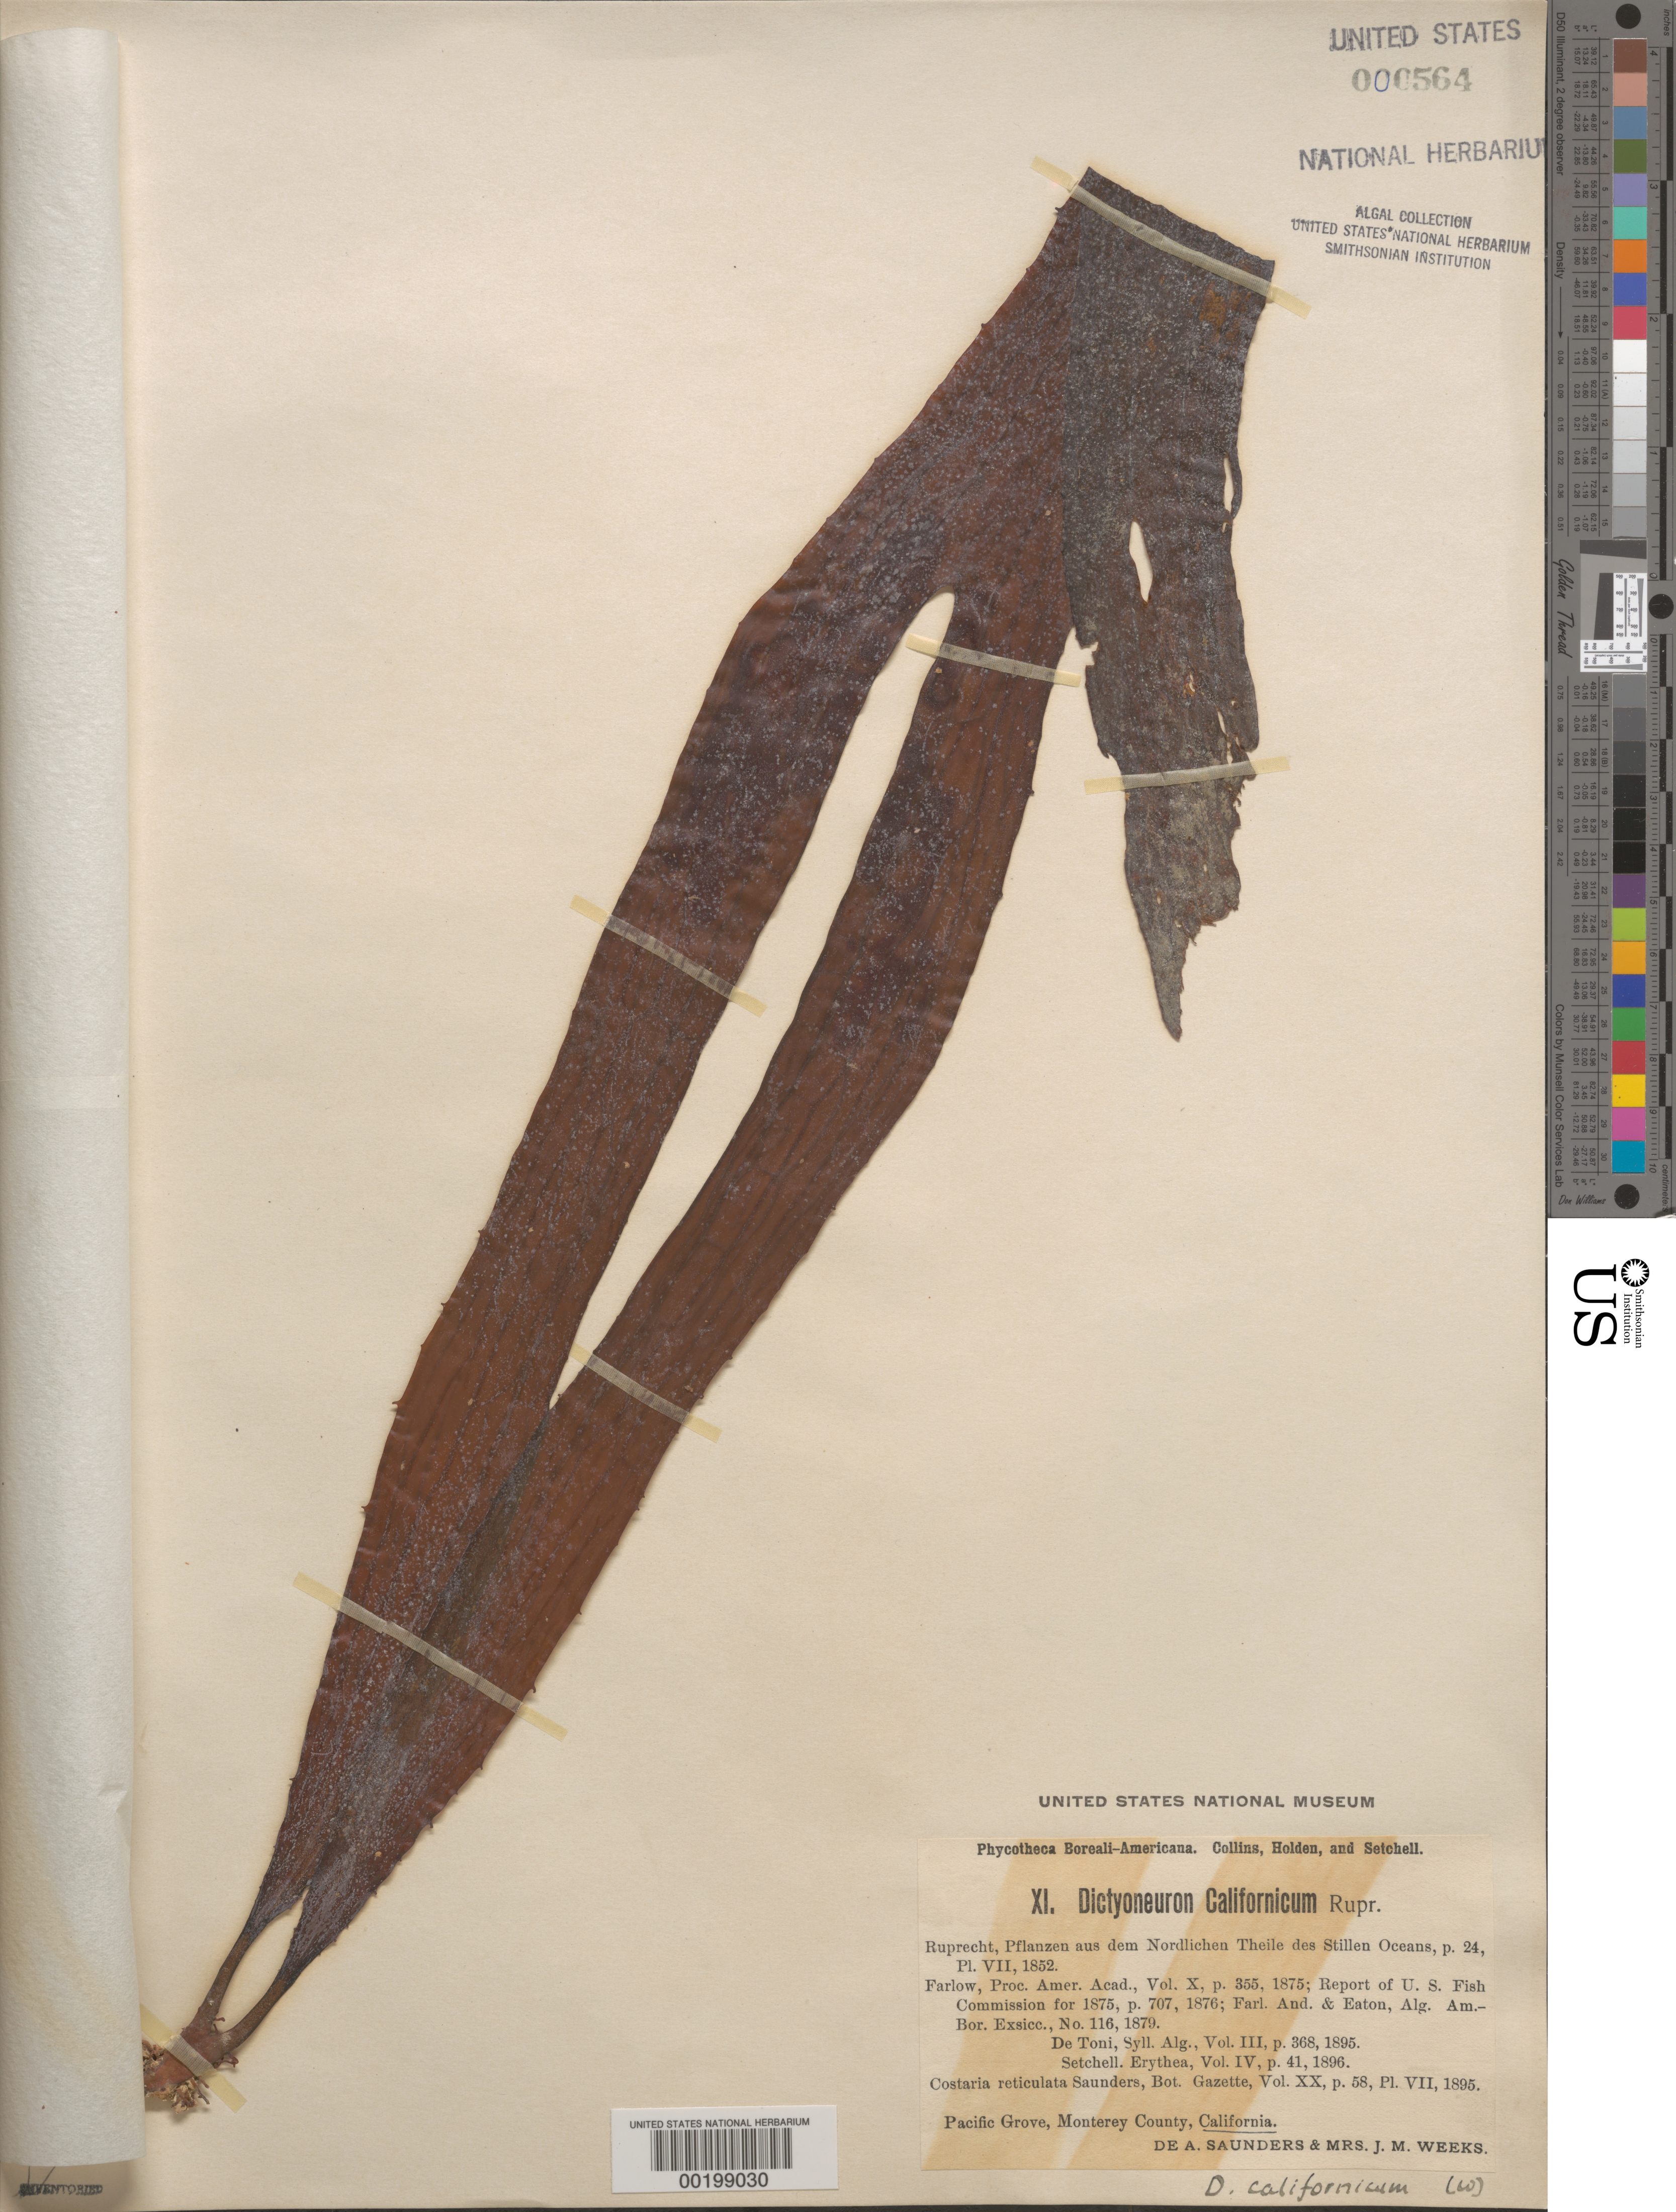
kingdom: Chromista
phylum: Ochrophyta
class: Phaeophyceae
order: Laminariales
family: Costariaceae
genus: Dictyoneurum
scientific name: Dictyoneurum californicum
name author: Rupr.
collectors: D. Saunders & Mrs. J. Weeks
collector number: PB-A X1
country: United States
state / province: California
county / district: Monterey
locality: Pacific Grove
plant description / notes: Collins, Holden & Setchell, Phycotheca Boreali-Americana, as Dictyoneuron californicum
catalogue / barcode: US 564